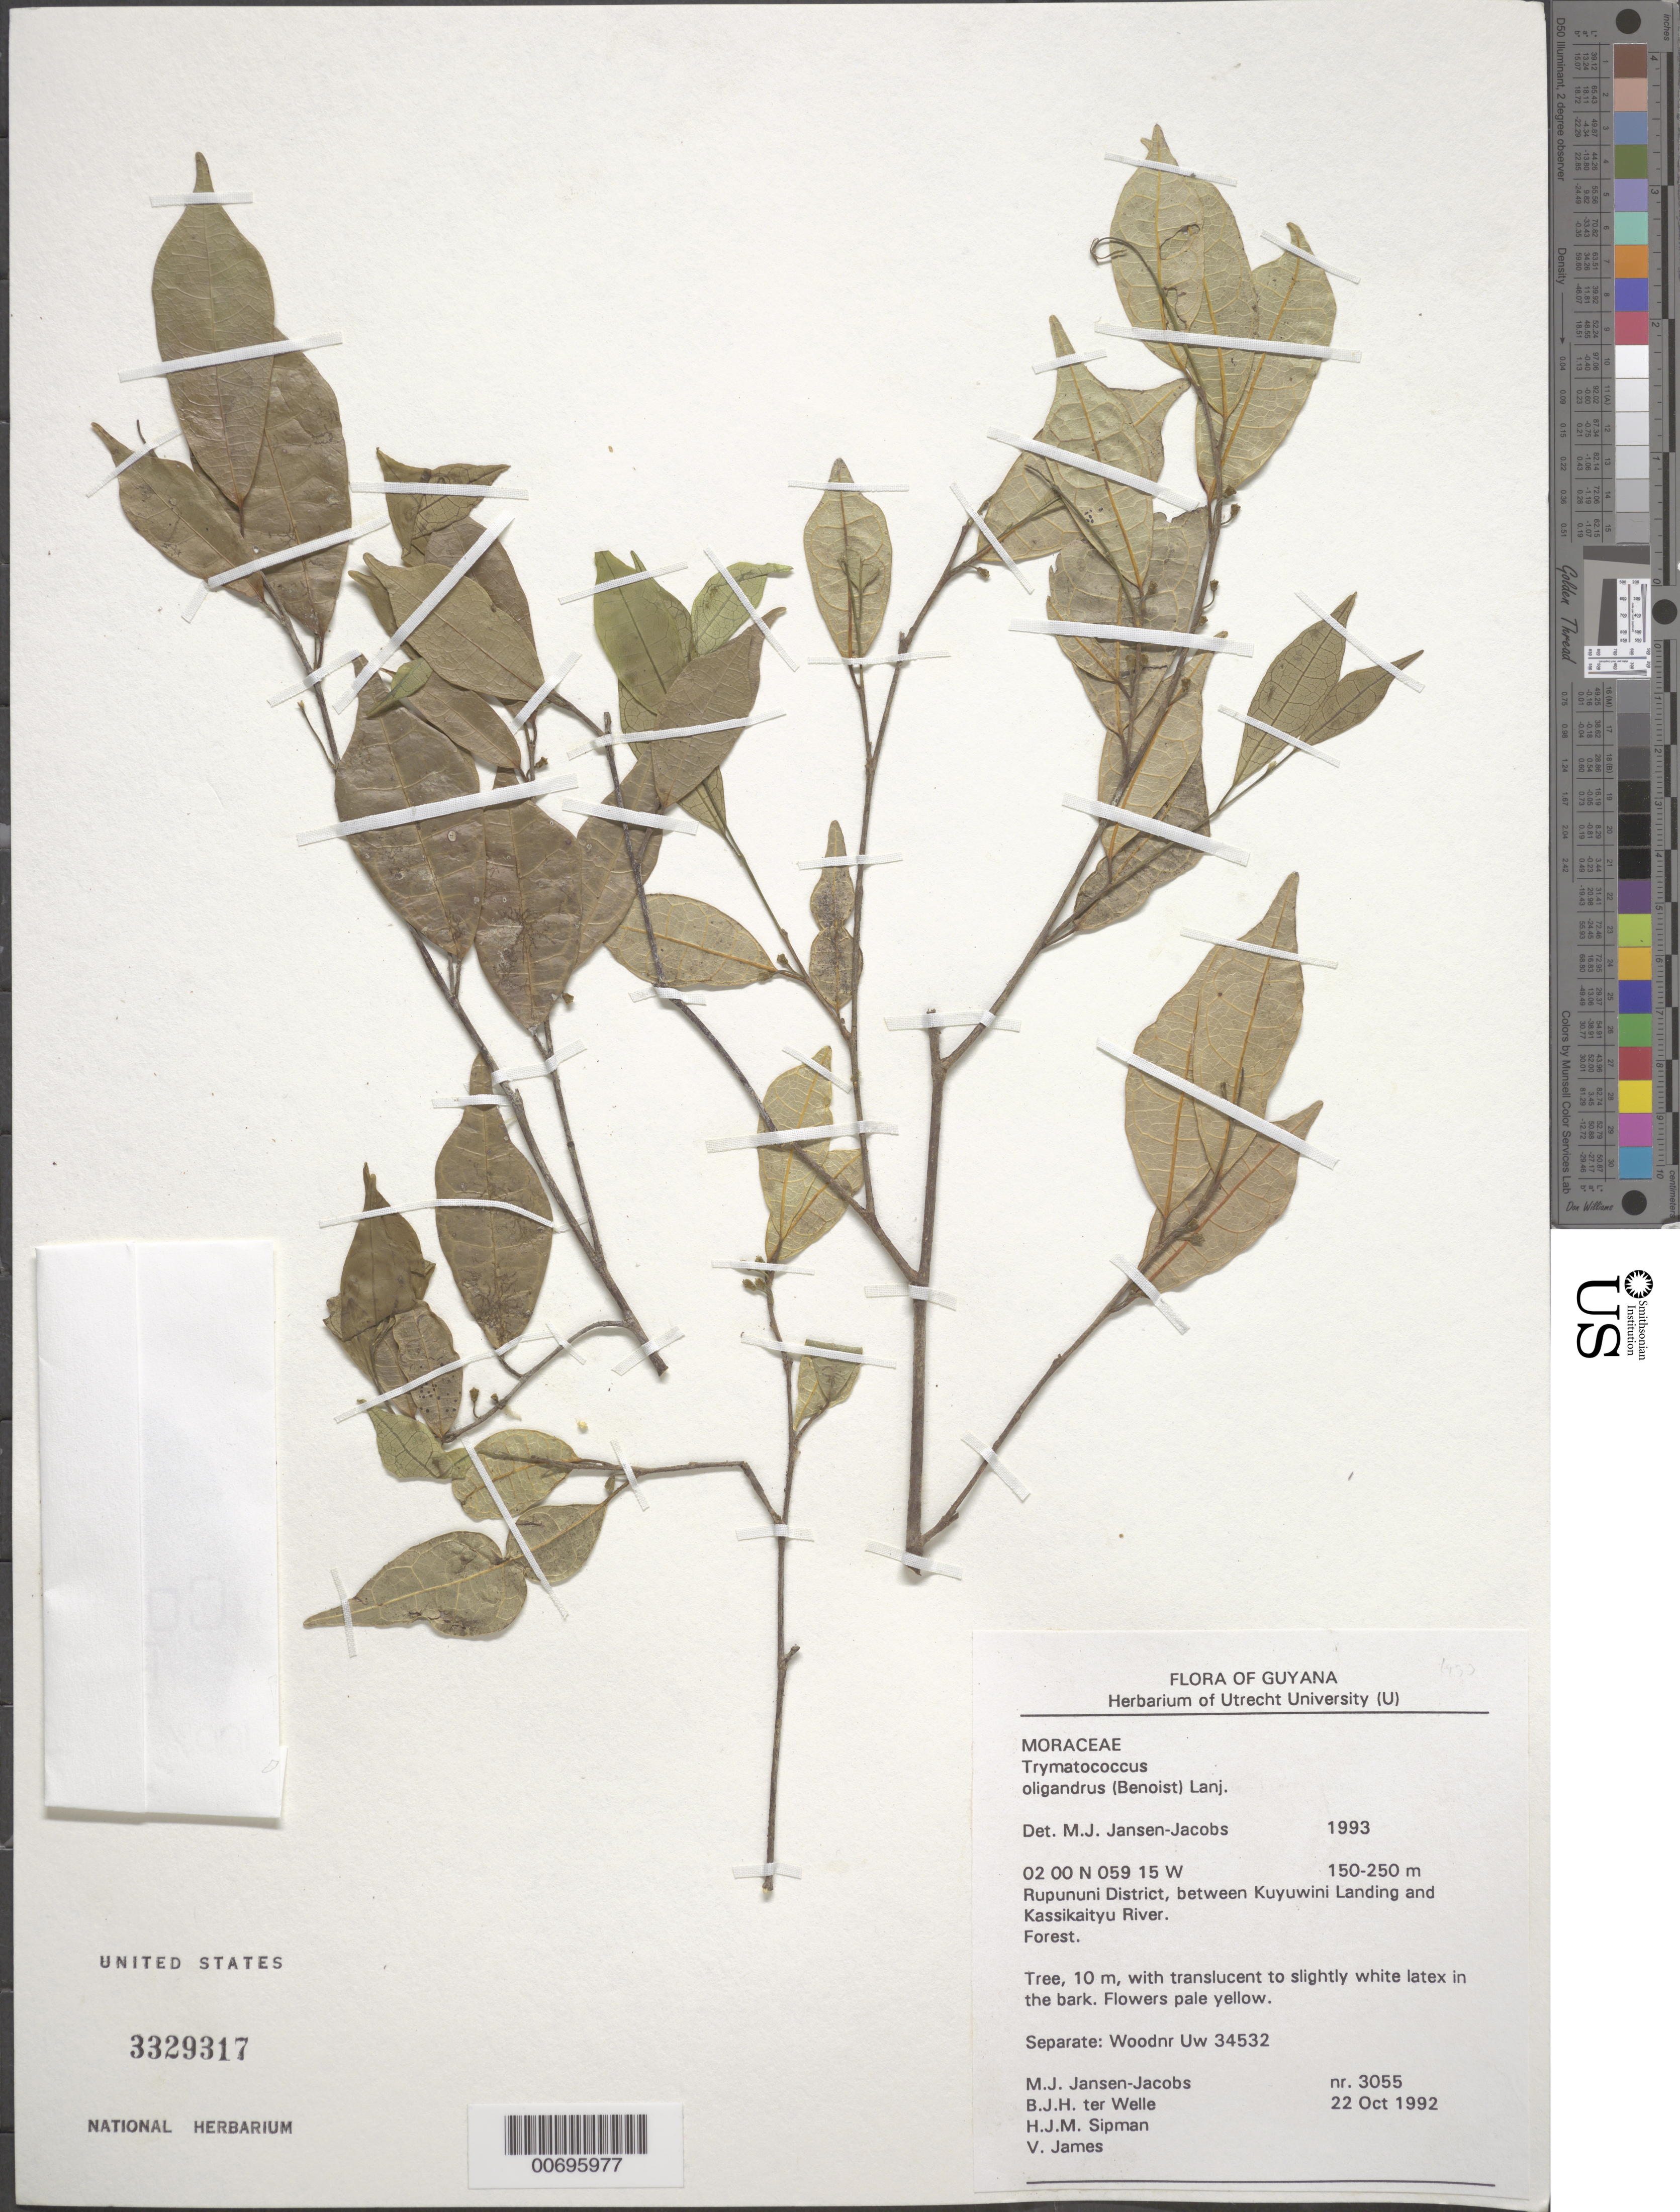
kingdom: Plantae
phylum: Tracheophyta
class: Magnoliopsida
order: Rosales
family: Moraceae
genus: Brosimum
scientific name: Brosimum oligandrum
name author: (Benoist) E. M. Gardner & Zerega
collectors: M. J. Jansen-Jacobs, B. Welle, H. J. M. Sipman & V. James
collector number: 3055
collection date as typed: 22-Oct-92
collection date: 1992-10-22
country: Guyana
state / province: U. Takutu-U. Essequibo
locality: Rupununi District, between Kuyuwini Landing and Kassikaityu River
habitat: Forest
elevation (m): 150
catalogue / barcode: US 3329317